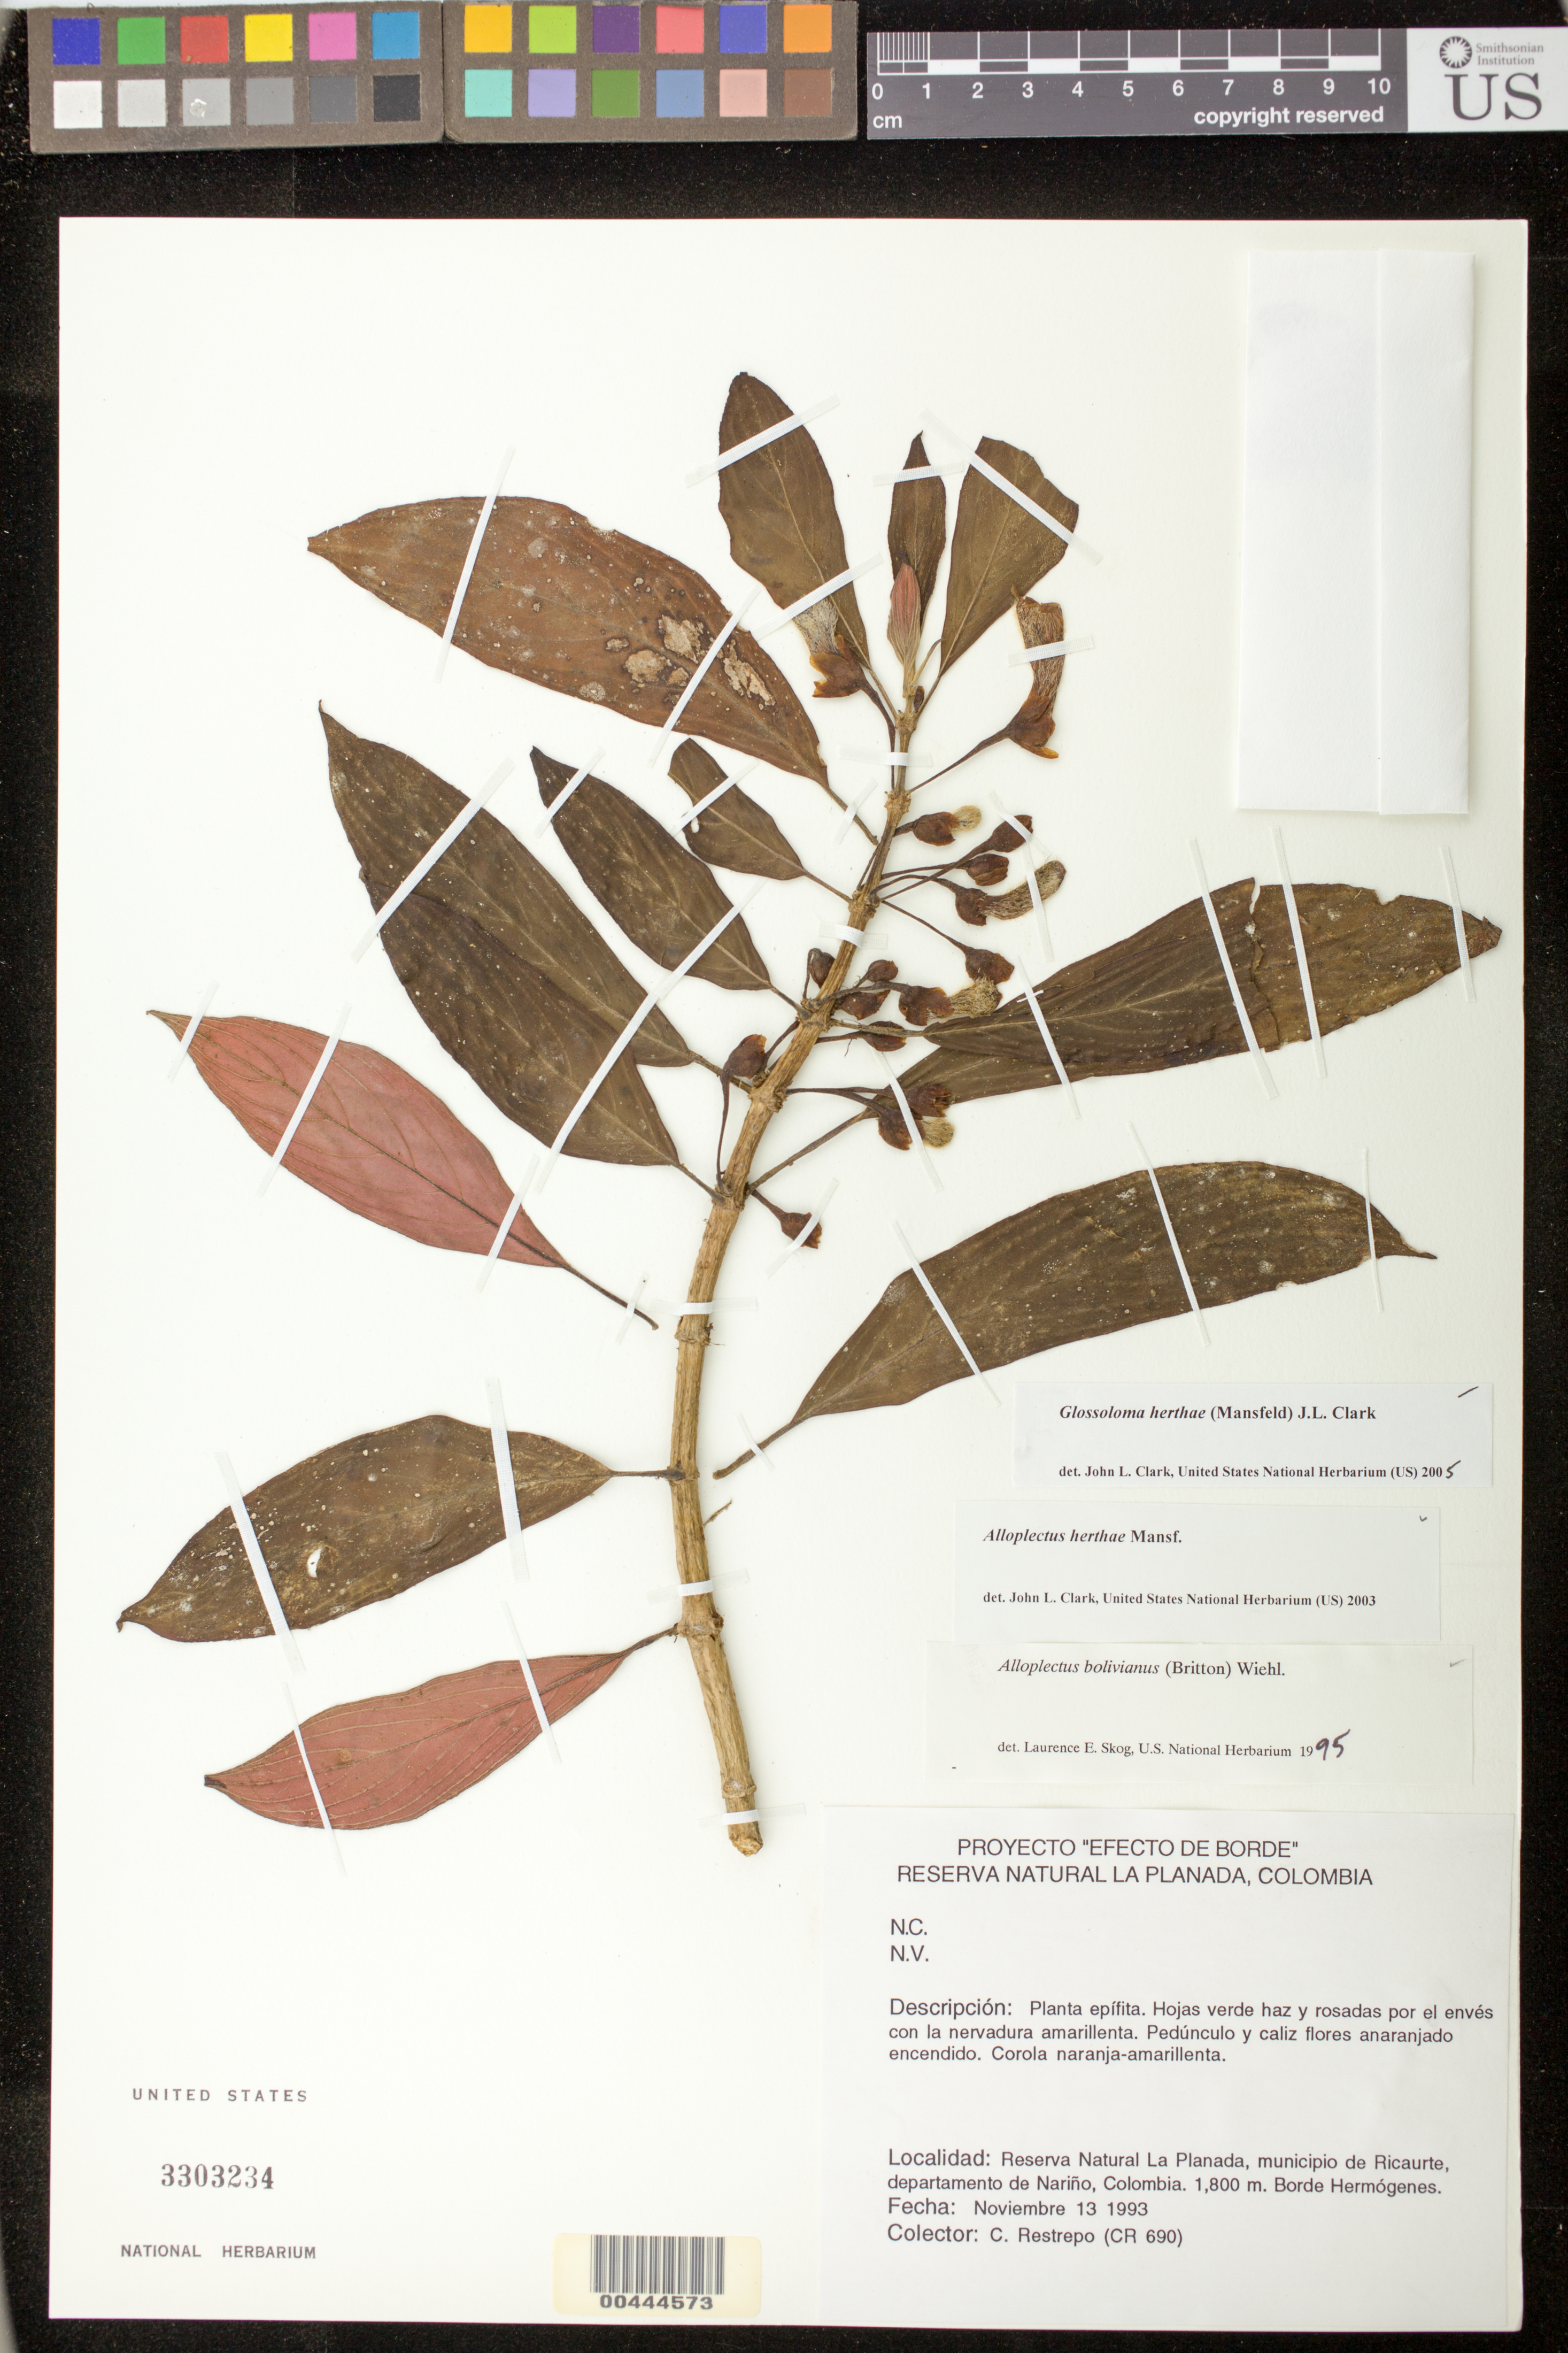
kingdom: Plantae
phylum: Tracheophyta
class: Magnoliopsida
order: Lamiales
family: Gesneriaceae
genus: Glossoloma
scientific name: Glossoloma herthae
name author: (Mansf.) J.L. Clark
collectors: C. Restrepo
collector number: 690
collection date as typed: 13 Nov 1993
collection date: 1993-11-13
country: Colombia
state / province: Nariño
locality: La Planada Natural Reserve, Ricaurte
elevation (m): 1800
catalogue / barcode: US 3303234